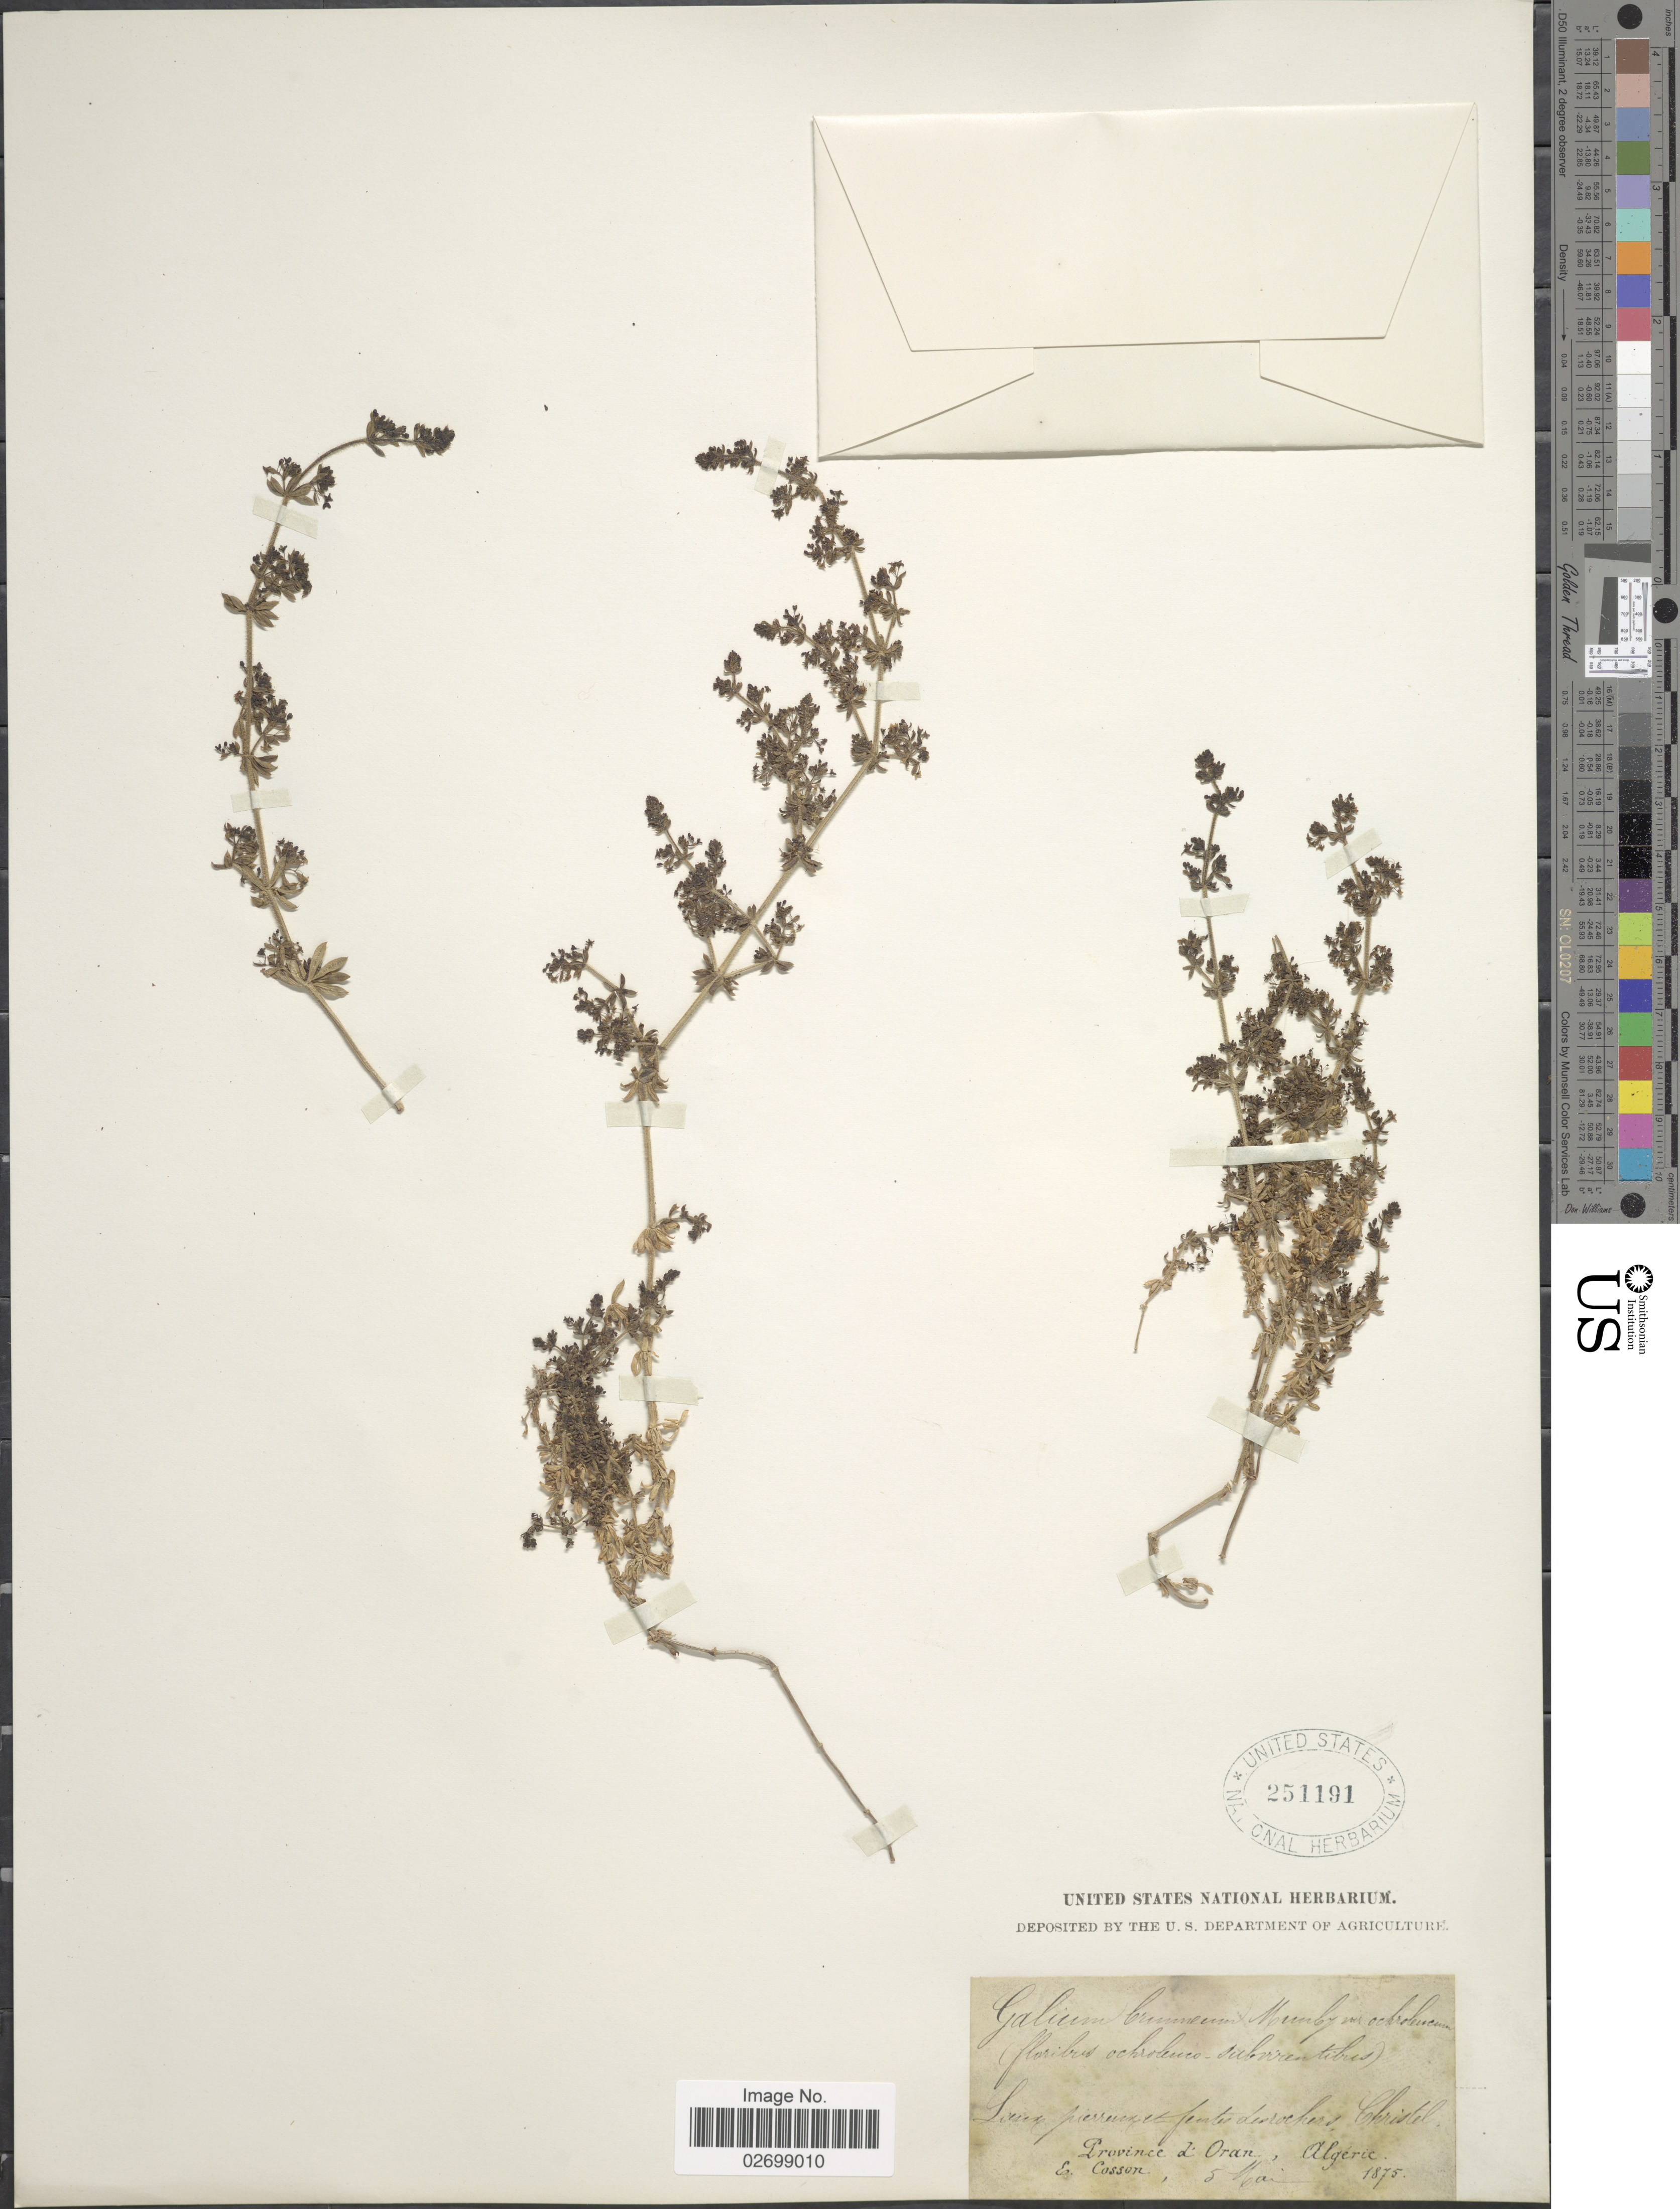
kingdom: Plantae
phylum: Tracheophyta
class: Magnoliopsida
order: Gentianales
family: Rubiaceae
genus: Galium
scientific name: Galium brunneum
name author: Munby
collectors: E. Cosson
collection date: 1875-05-05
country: Algeria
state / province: Oran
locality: Christel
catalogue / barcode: US 251191